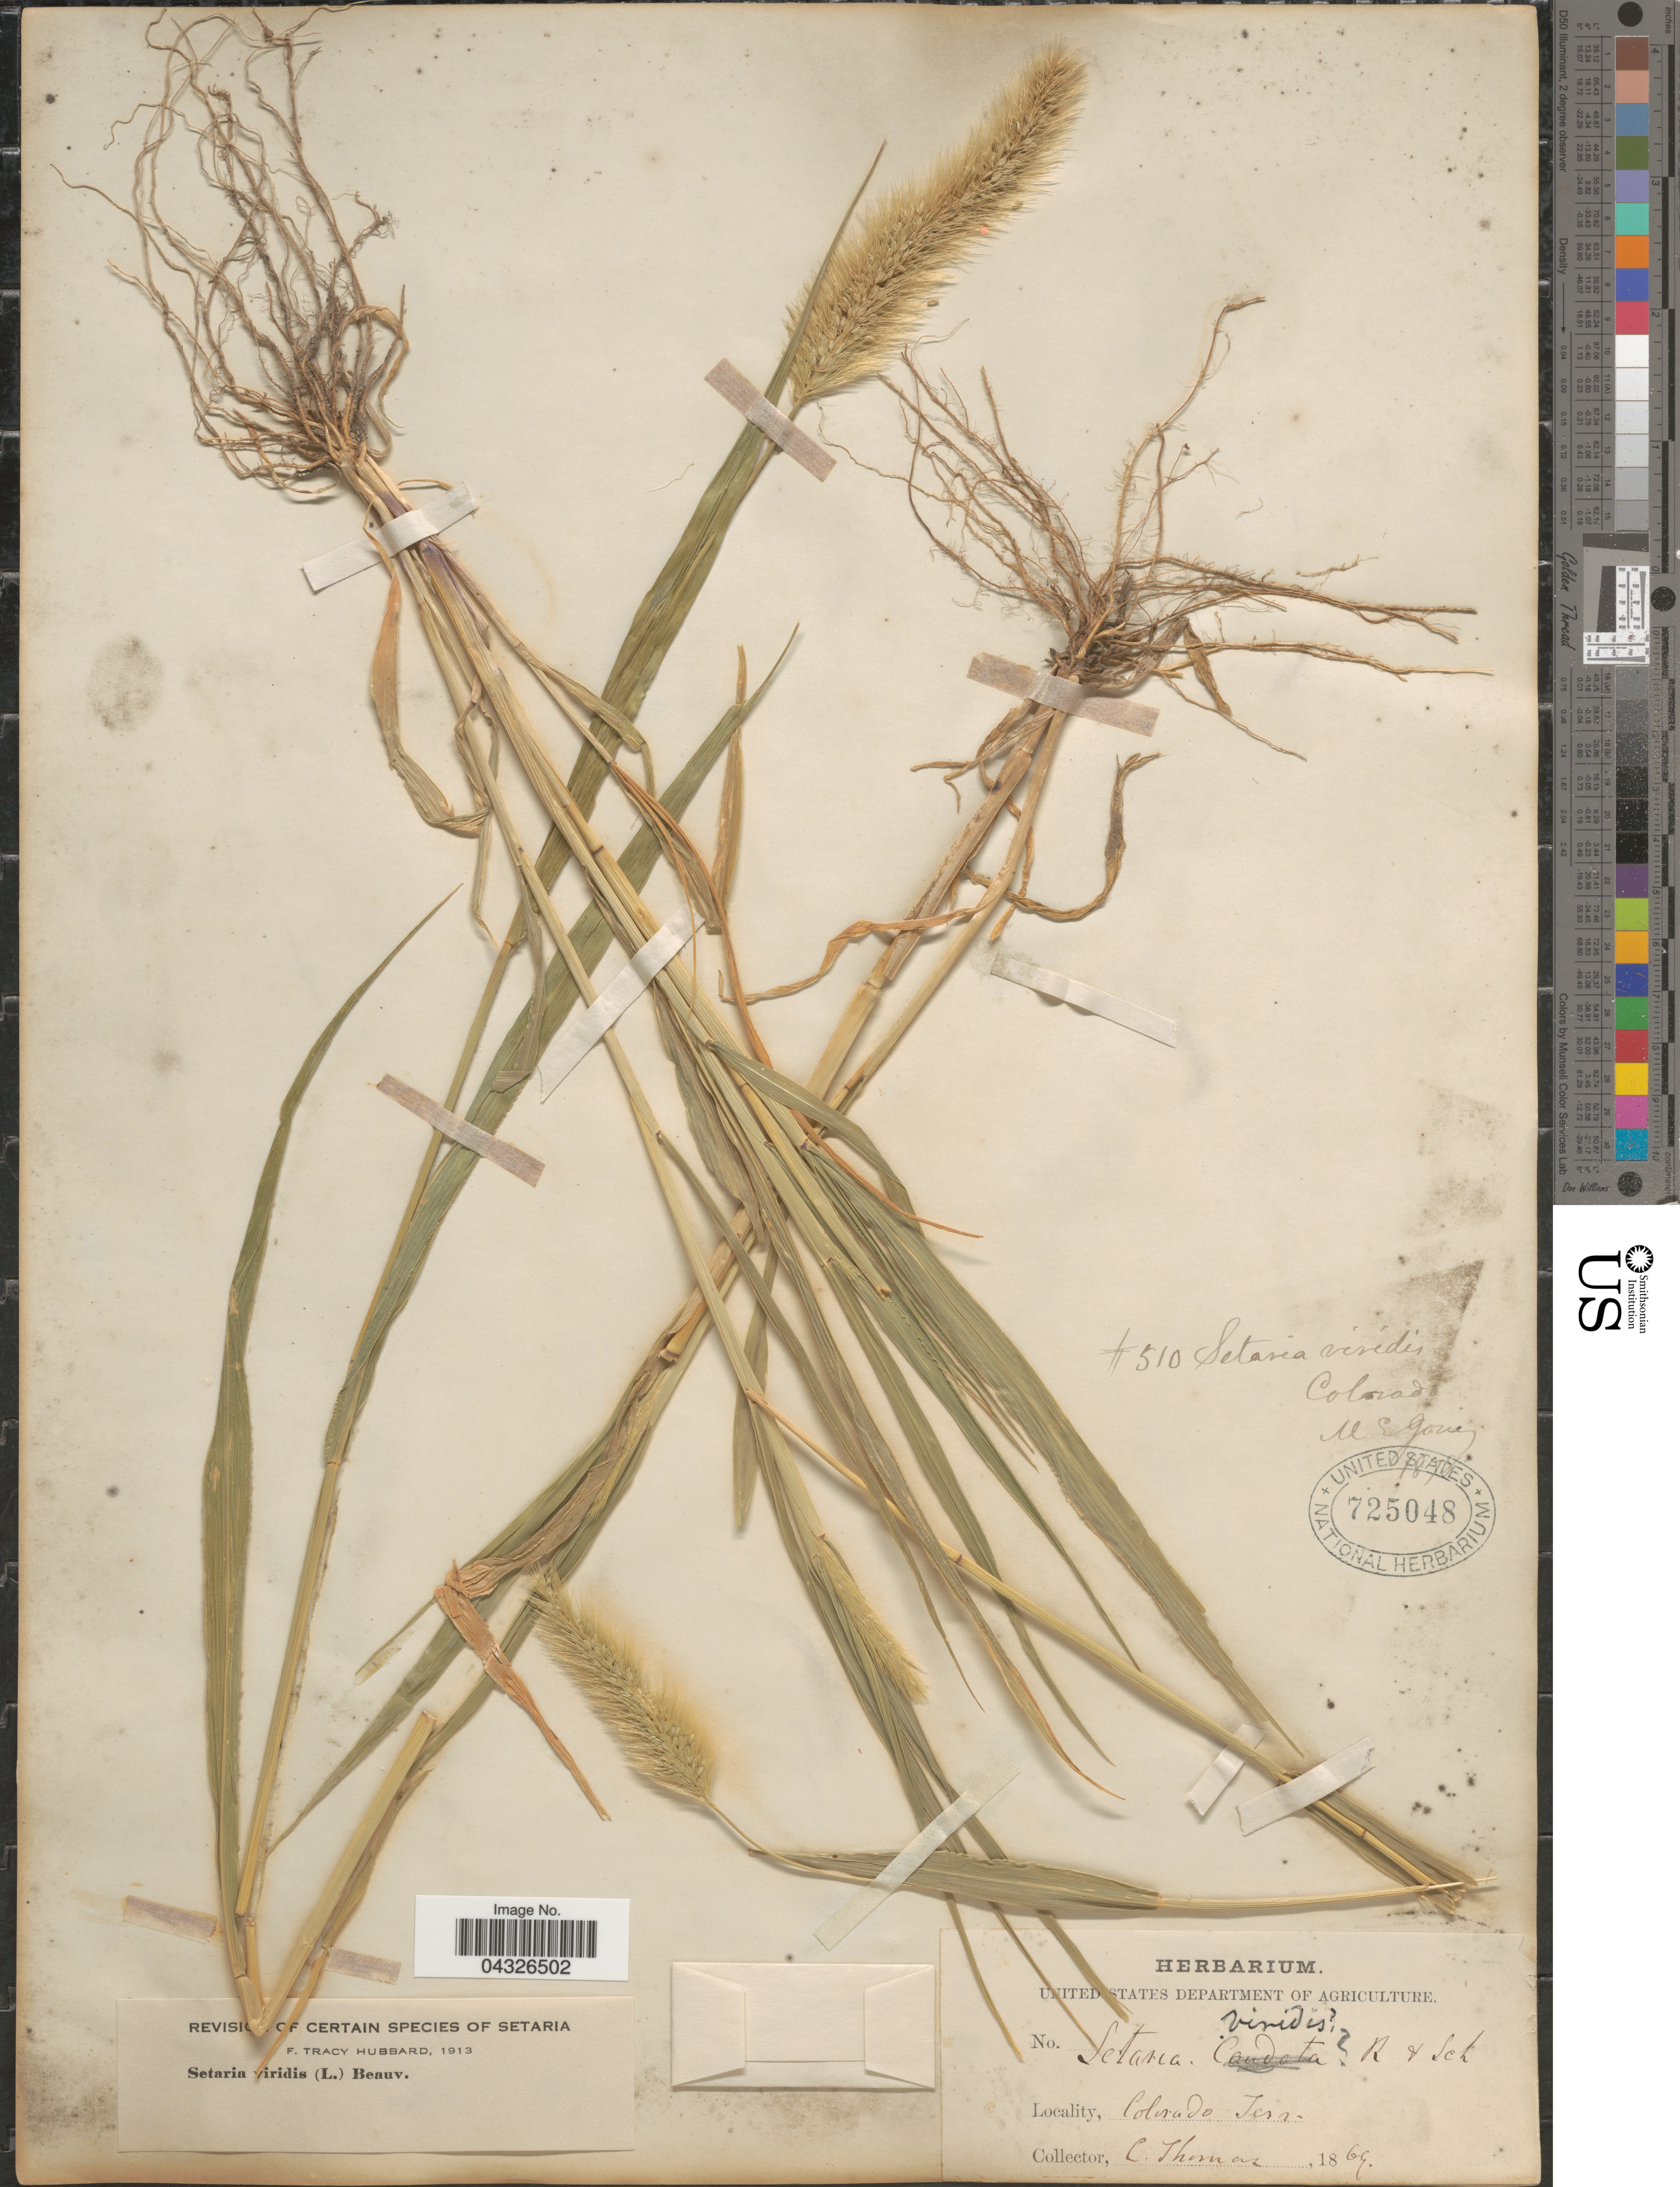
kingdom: Plantae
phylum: Tracheophyta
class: Liliopsida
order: Poales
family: Poaceae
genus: Setaria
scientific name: Setaria viridis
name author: (L.) P. Beauv.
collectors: C. Thomas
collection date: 1869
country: United States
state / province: Colorado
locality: Colorado Terr.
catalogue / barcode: US 725048